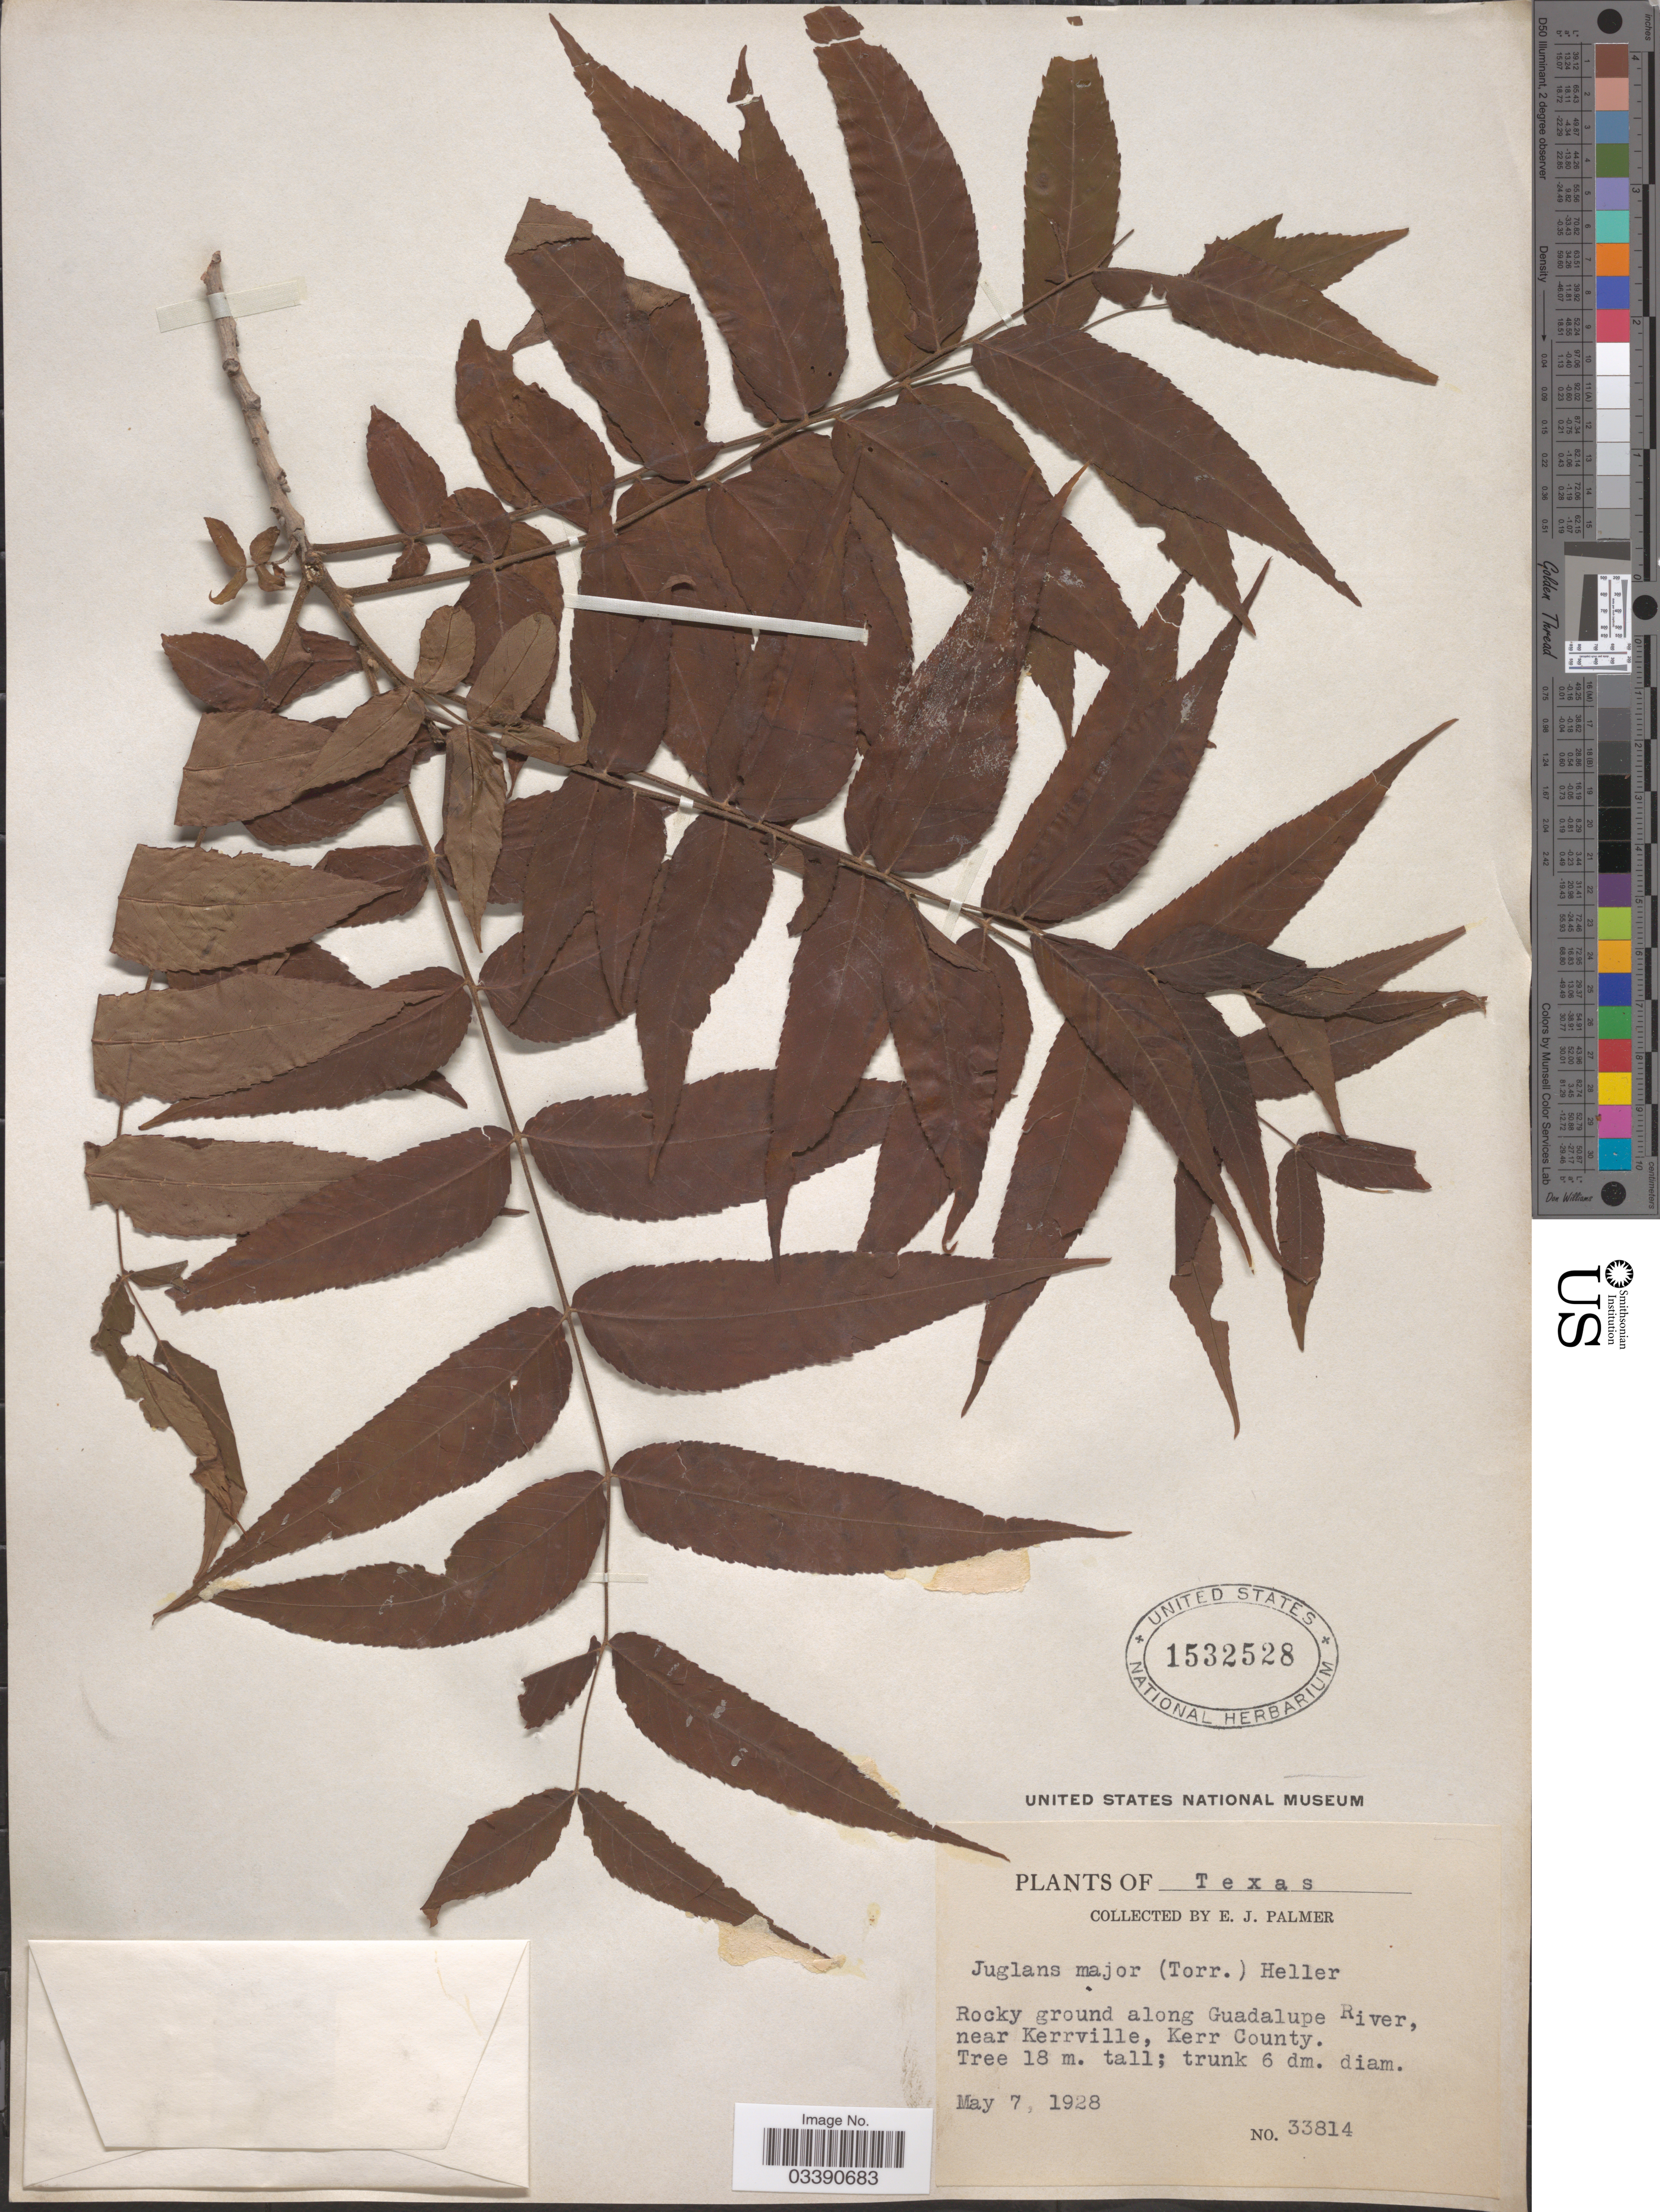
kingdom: Plantae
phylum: Tracheophyta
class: Magnoliopsida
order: Fagales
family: Juglandaceae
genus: Juglans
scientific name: Juglans major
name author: (Torr.) A. Heller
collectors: E. J. Palmer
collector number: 33814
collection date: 1928-05-07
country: United States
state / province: Texas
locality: Along Guadalupe River, near Kerrville, Kerr County.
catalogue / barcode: US 1532528